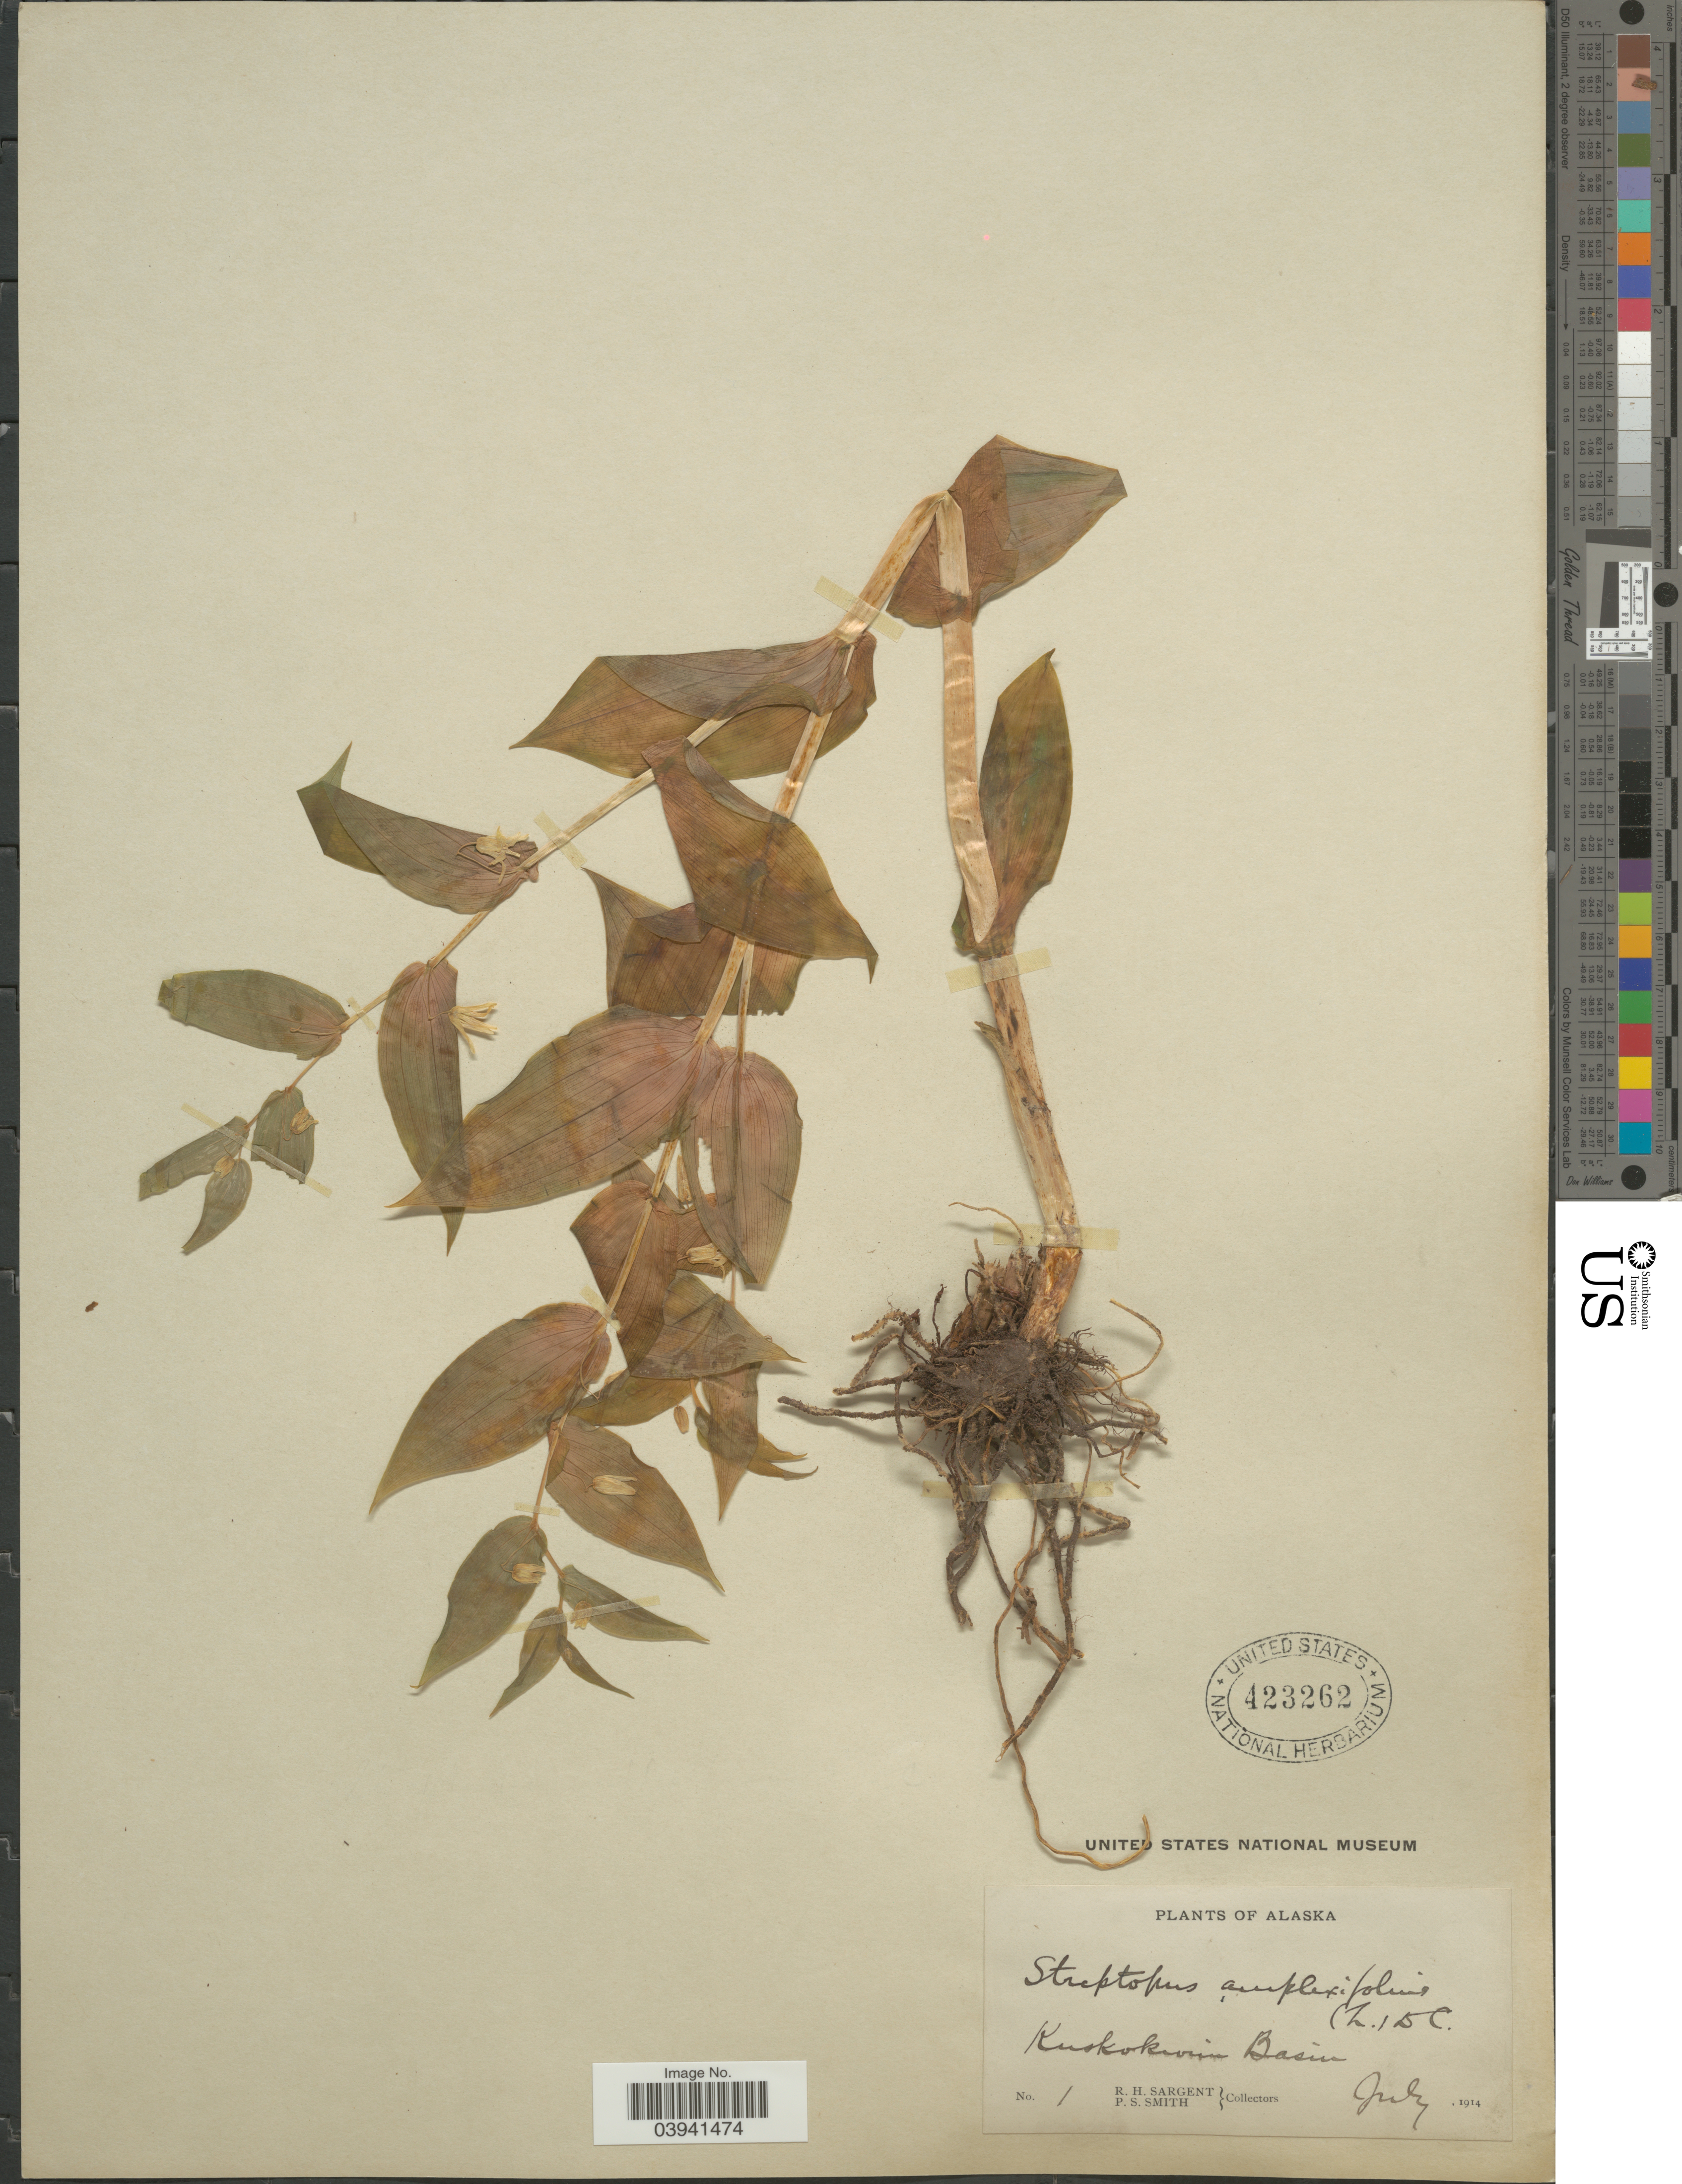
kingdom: Plantae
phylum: Tracheophyta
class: Liliopsida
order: Liliales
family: Liliaceae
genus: Streptopus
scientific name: Streptopus amplexifolius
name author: (L.) DC.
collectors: R. Sargent & P. Smith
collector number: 1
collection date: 1914-07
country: United States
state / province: Alaska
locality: Kuskokwim Basin.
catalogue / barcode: US 423262